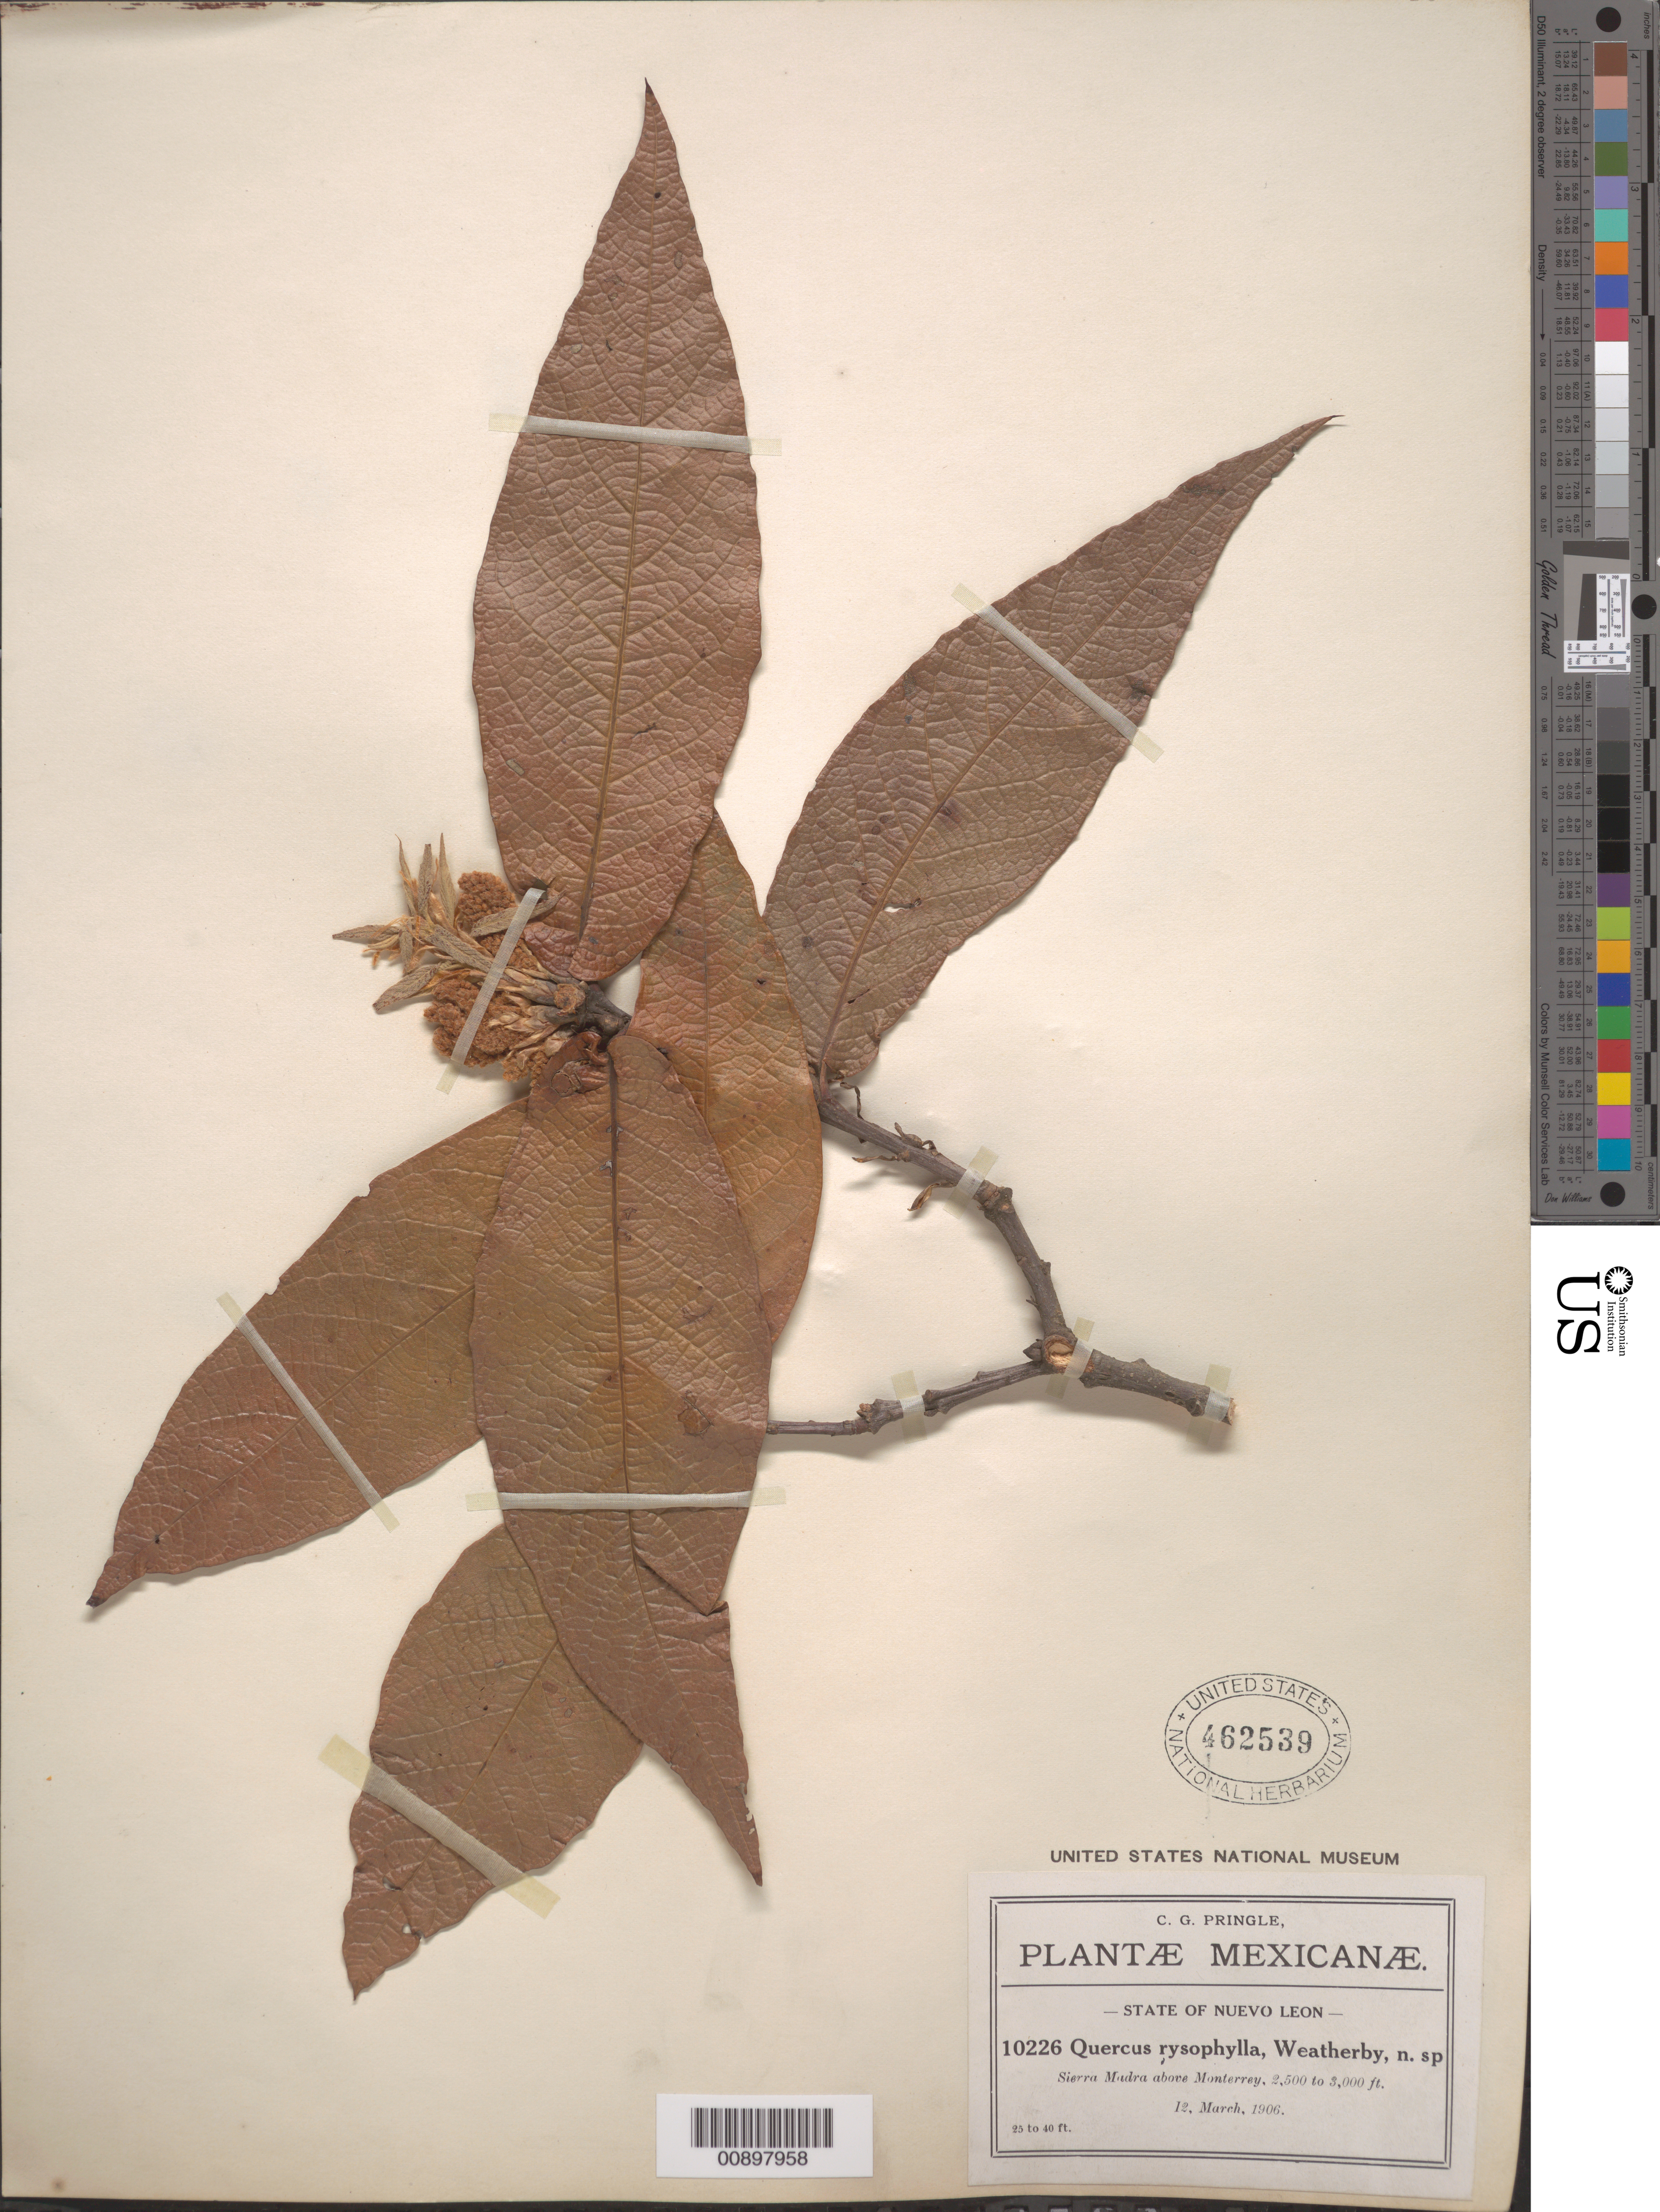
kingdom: Plantae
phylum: Tracheophyta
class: Magnoliopsida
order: Fagales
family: Fagaceae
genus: Quercus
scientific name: Quercus rysophylla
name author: Weath.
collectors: C. G. Pringle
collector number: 10226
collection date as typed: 12 Mar 1906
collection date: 1906-03-12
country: Mexico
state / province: Nuevo León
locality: Sierra Madre above Monterrey.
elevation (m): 762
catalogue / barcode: US 462539